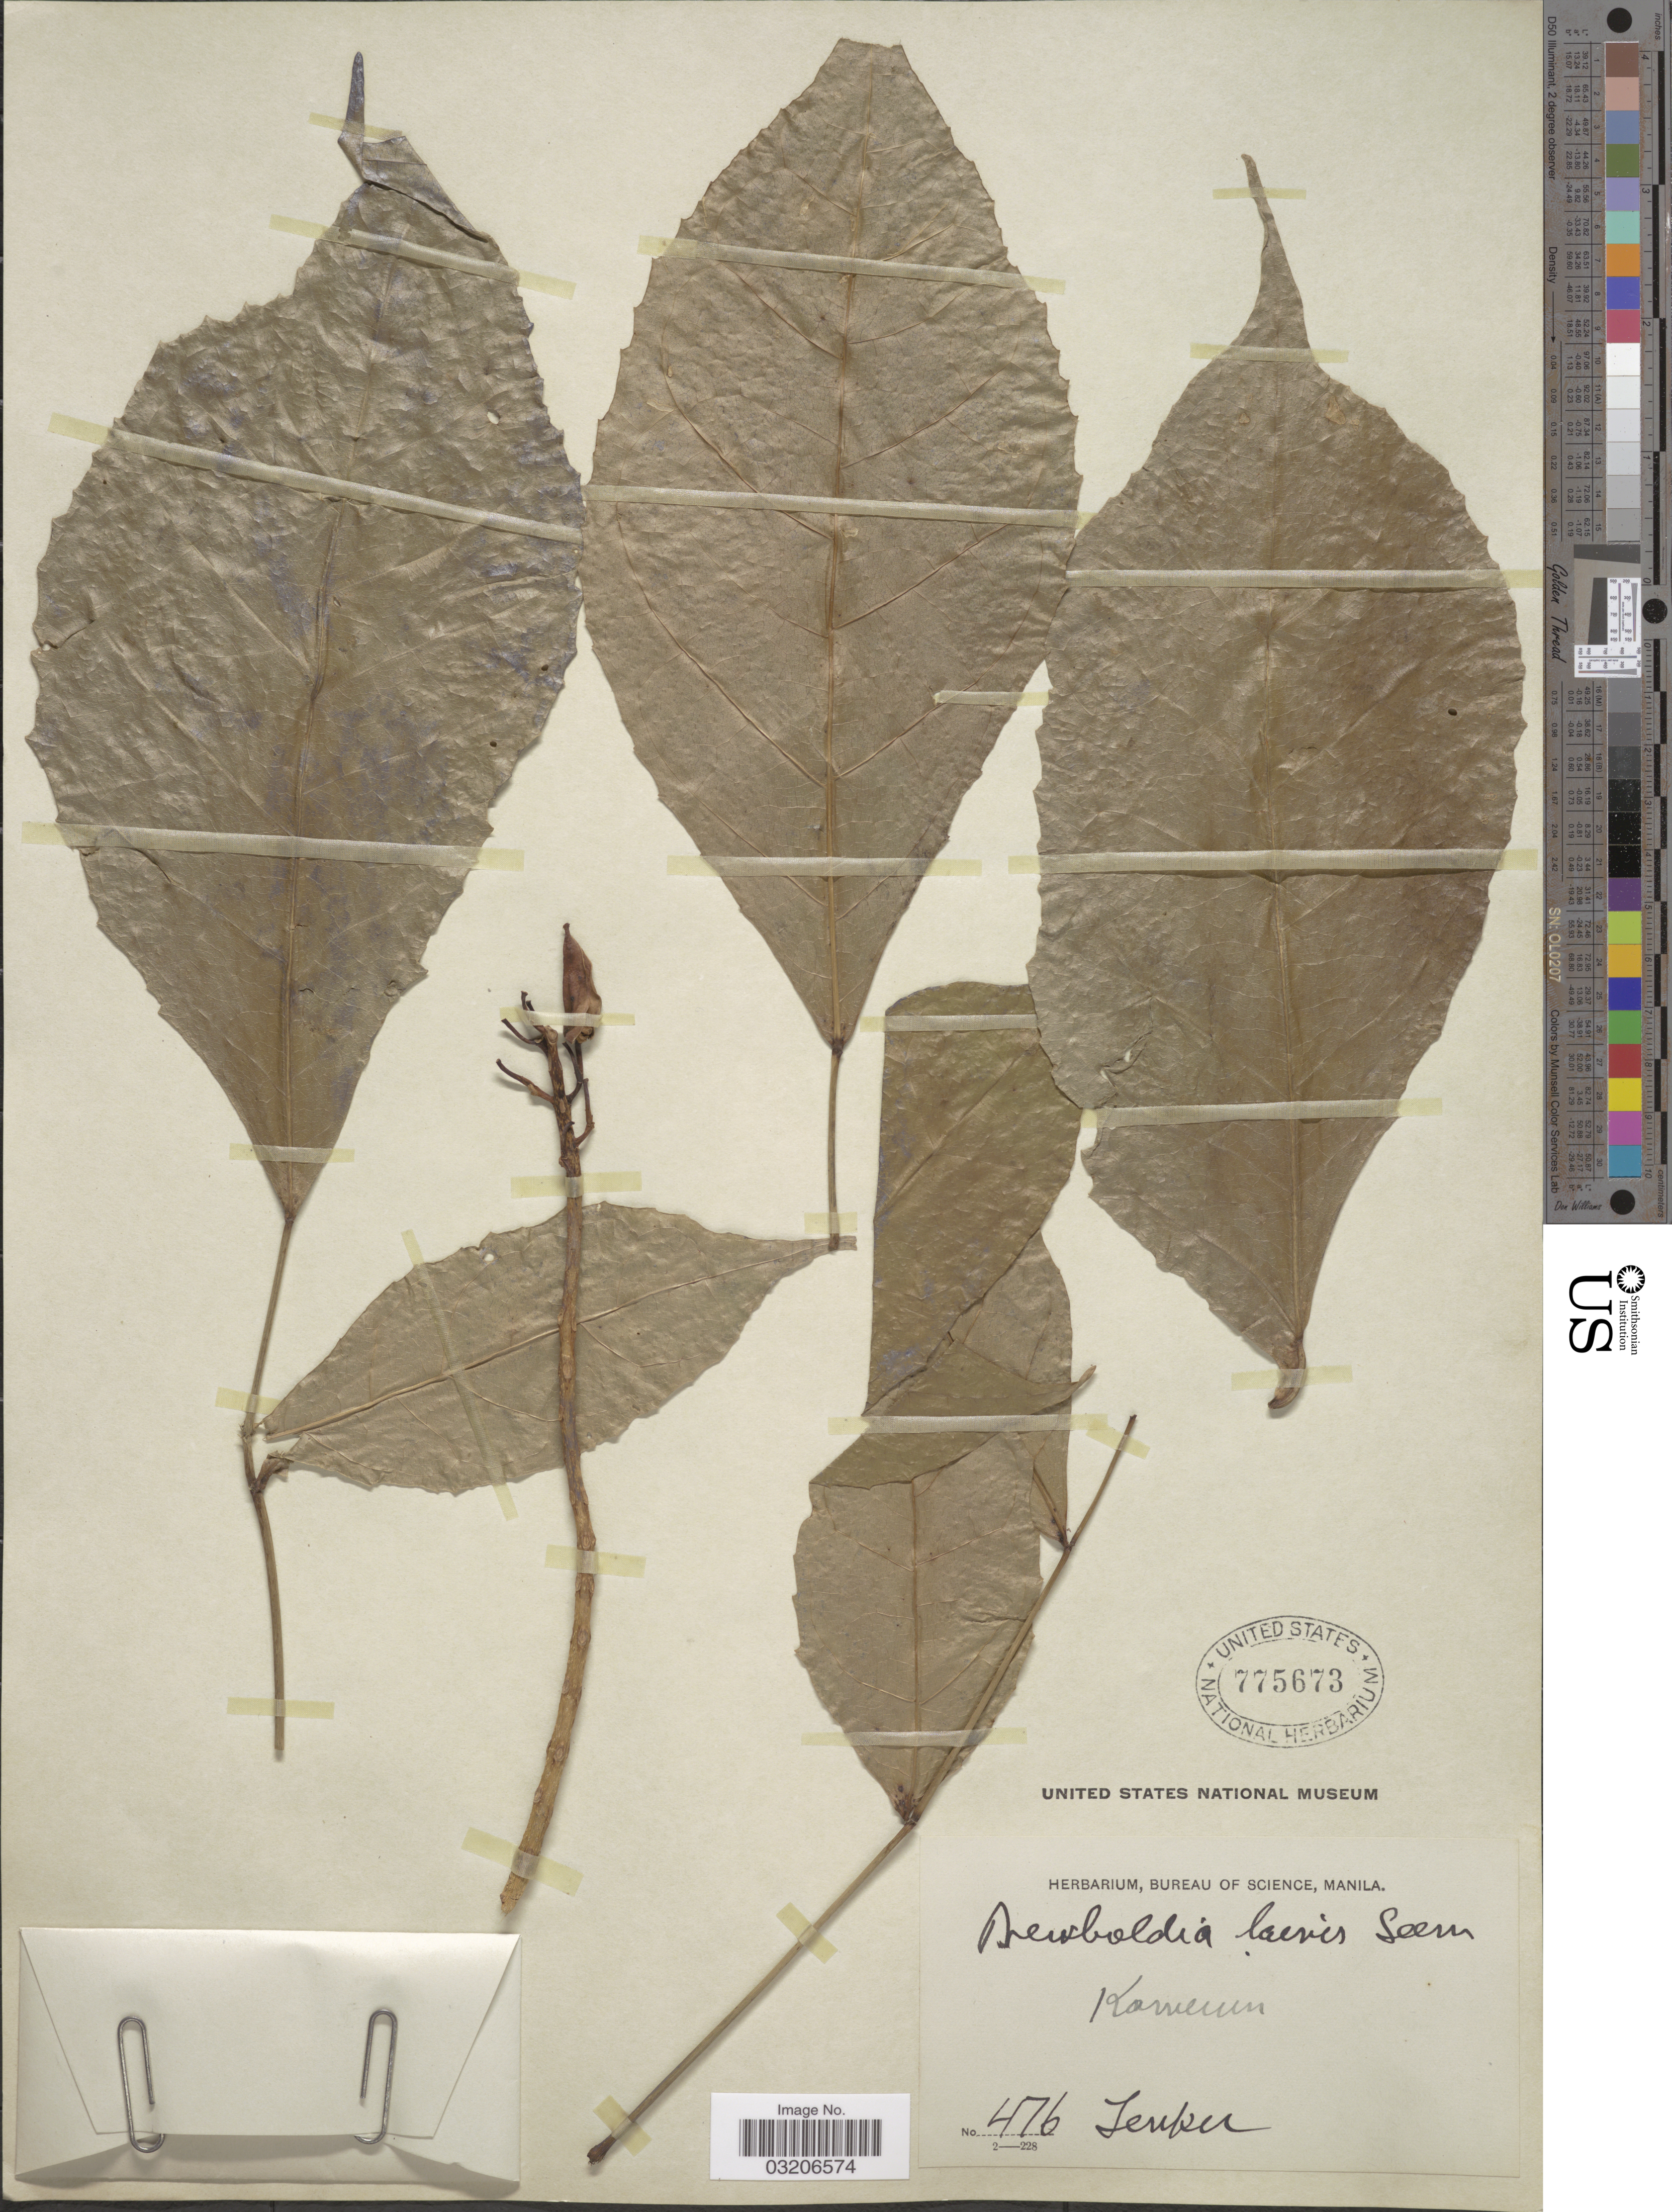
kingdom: Plantae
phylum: Tracheophyta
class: Magnoliopsida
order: Lamiales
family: Bignoniaceae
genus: Newbouldia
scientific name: Newbouldia laevis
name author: (P. Beauv.) Seem. ex Bureau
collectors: Zenker, --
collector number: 476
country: Cameroon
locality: Kamerun.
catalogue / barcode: US 775673